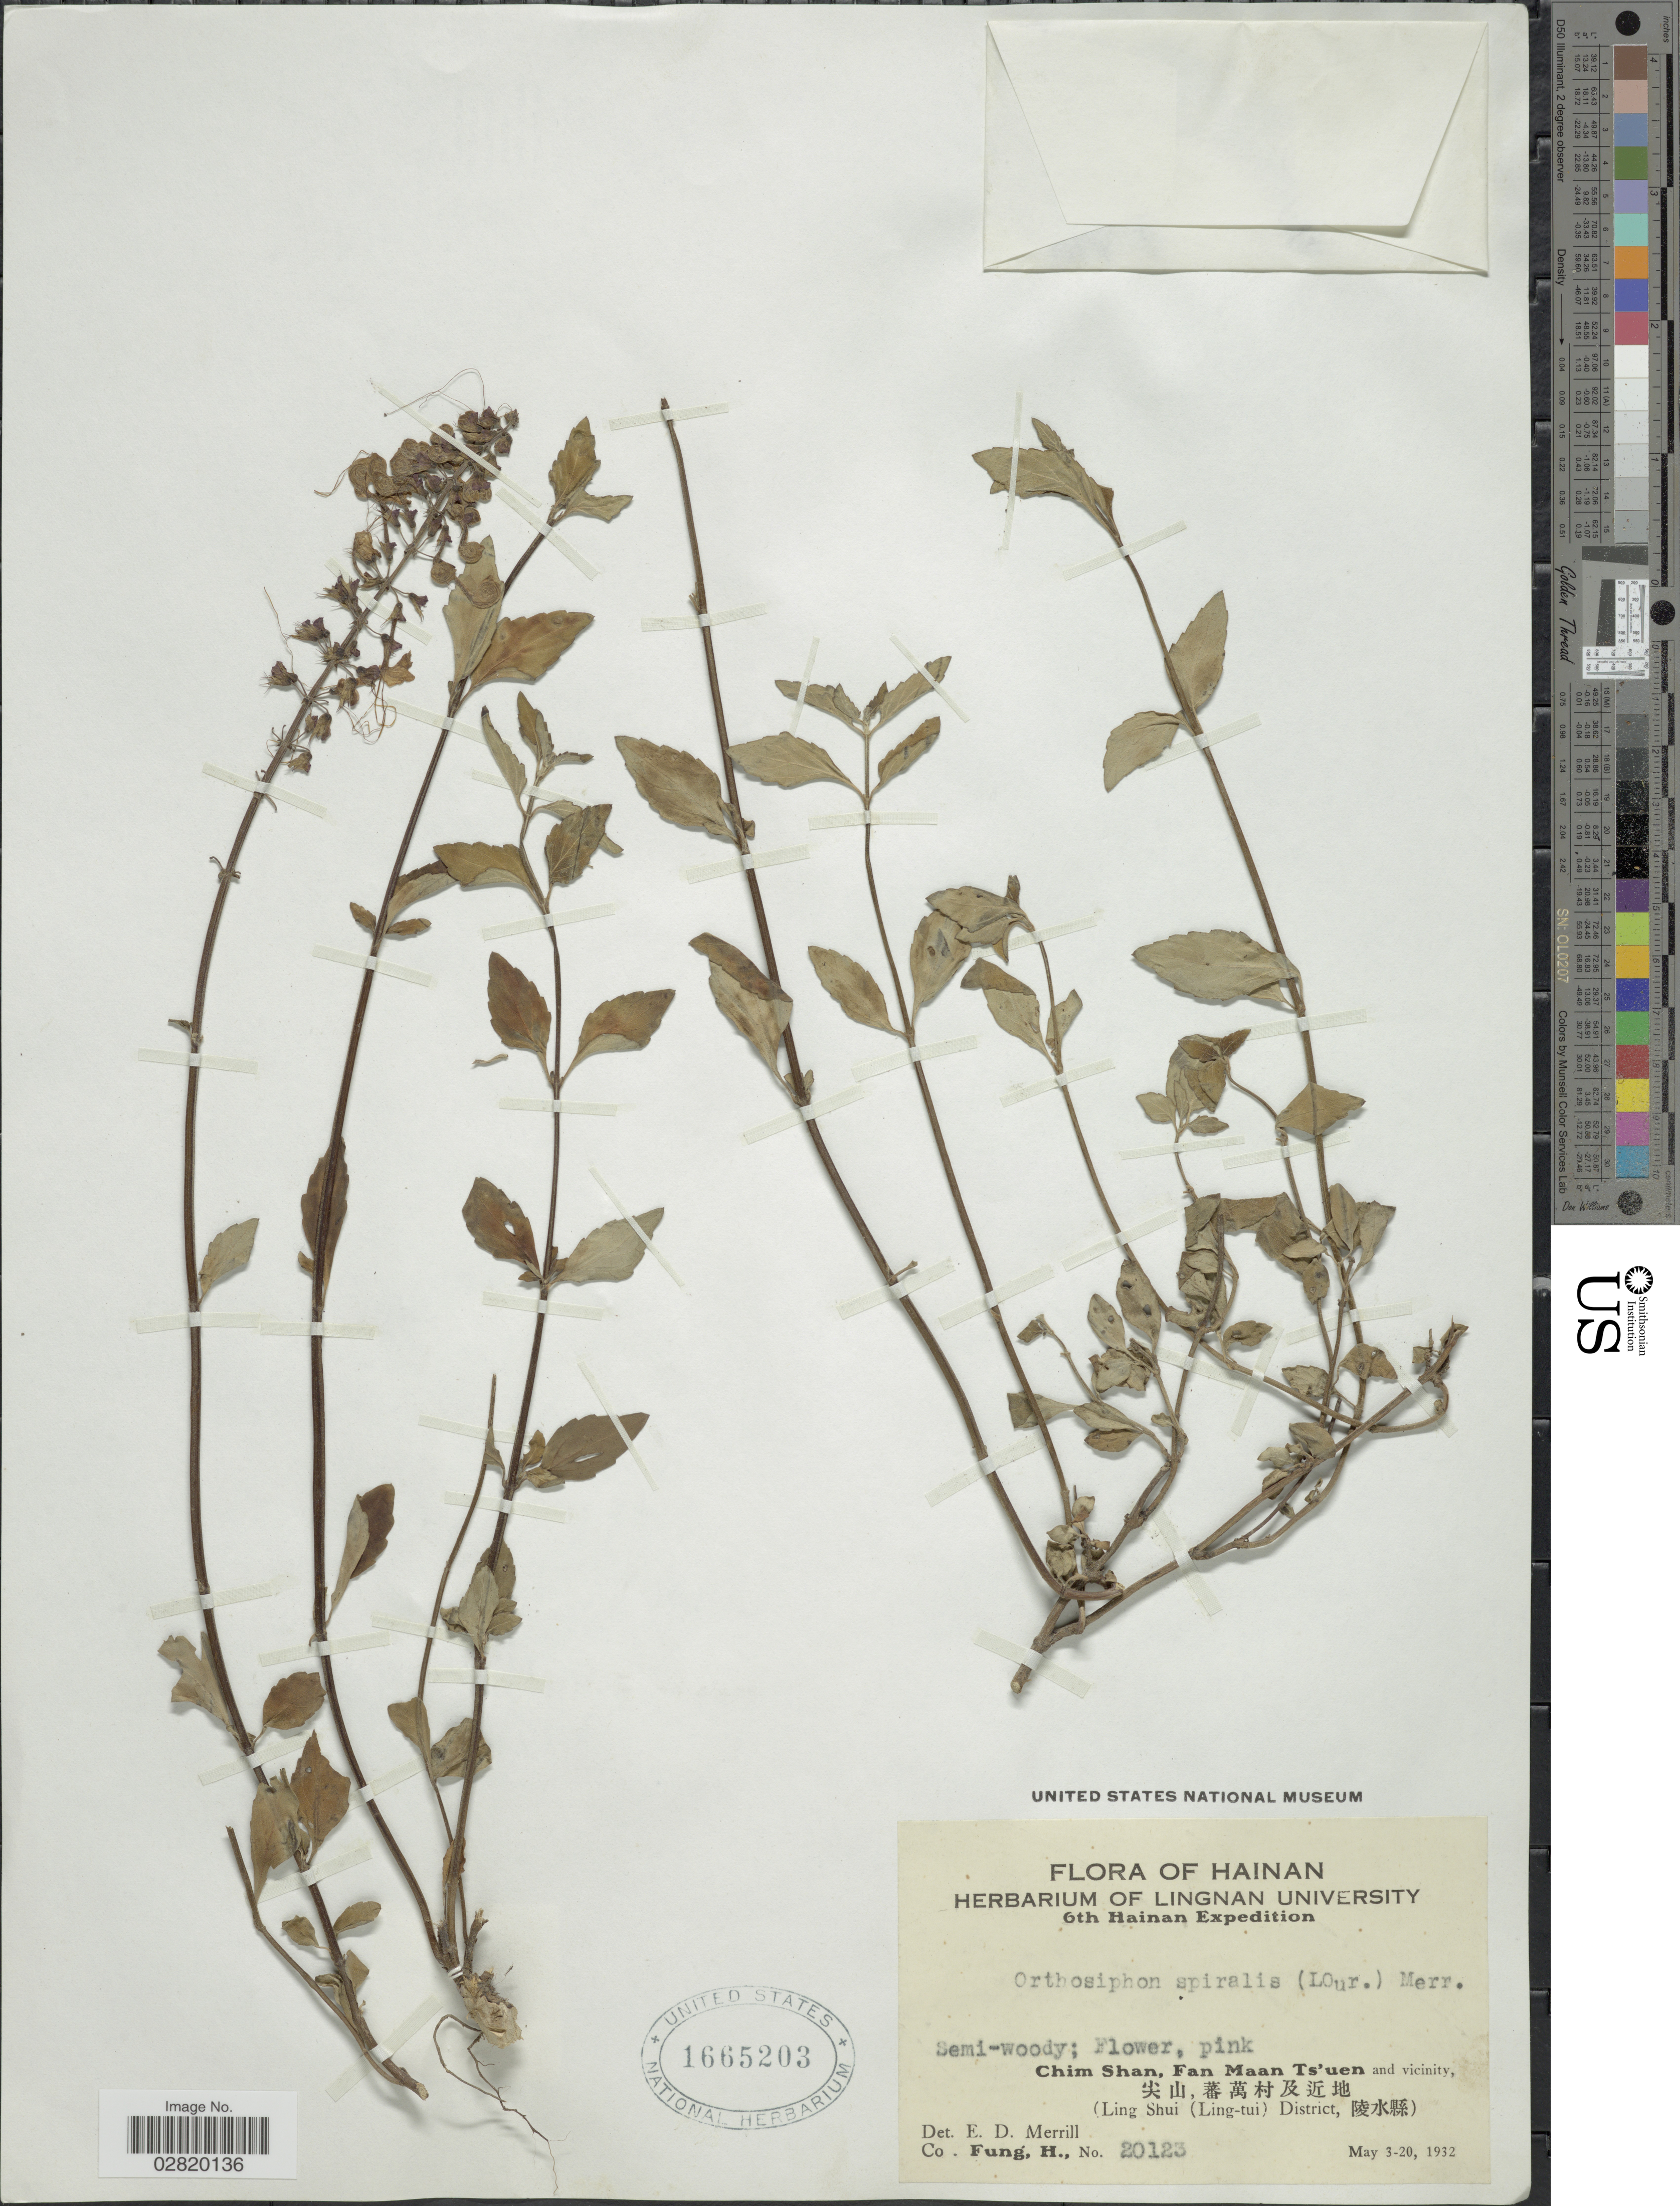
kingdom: Plantae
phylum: Tracheophyta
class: Magnoliopsida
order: Lamiales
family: Lamiaceae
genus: Orthosiphon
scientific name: Orthosiphon spiralis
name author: (Lour.) Merr.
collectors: H. Fung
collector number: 20123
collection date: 1932-05-03/1932-05-20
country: China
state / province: Hainan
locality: Chim Shan, Fan Maan Ts'uen and vicinity, X, X, (Ling Shui (Ling-tui) District, X).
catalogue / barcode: US 1665203